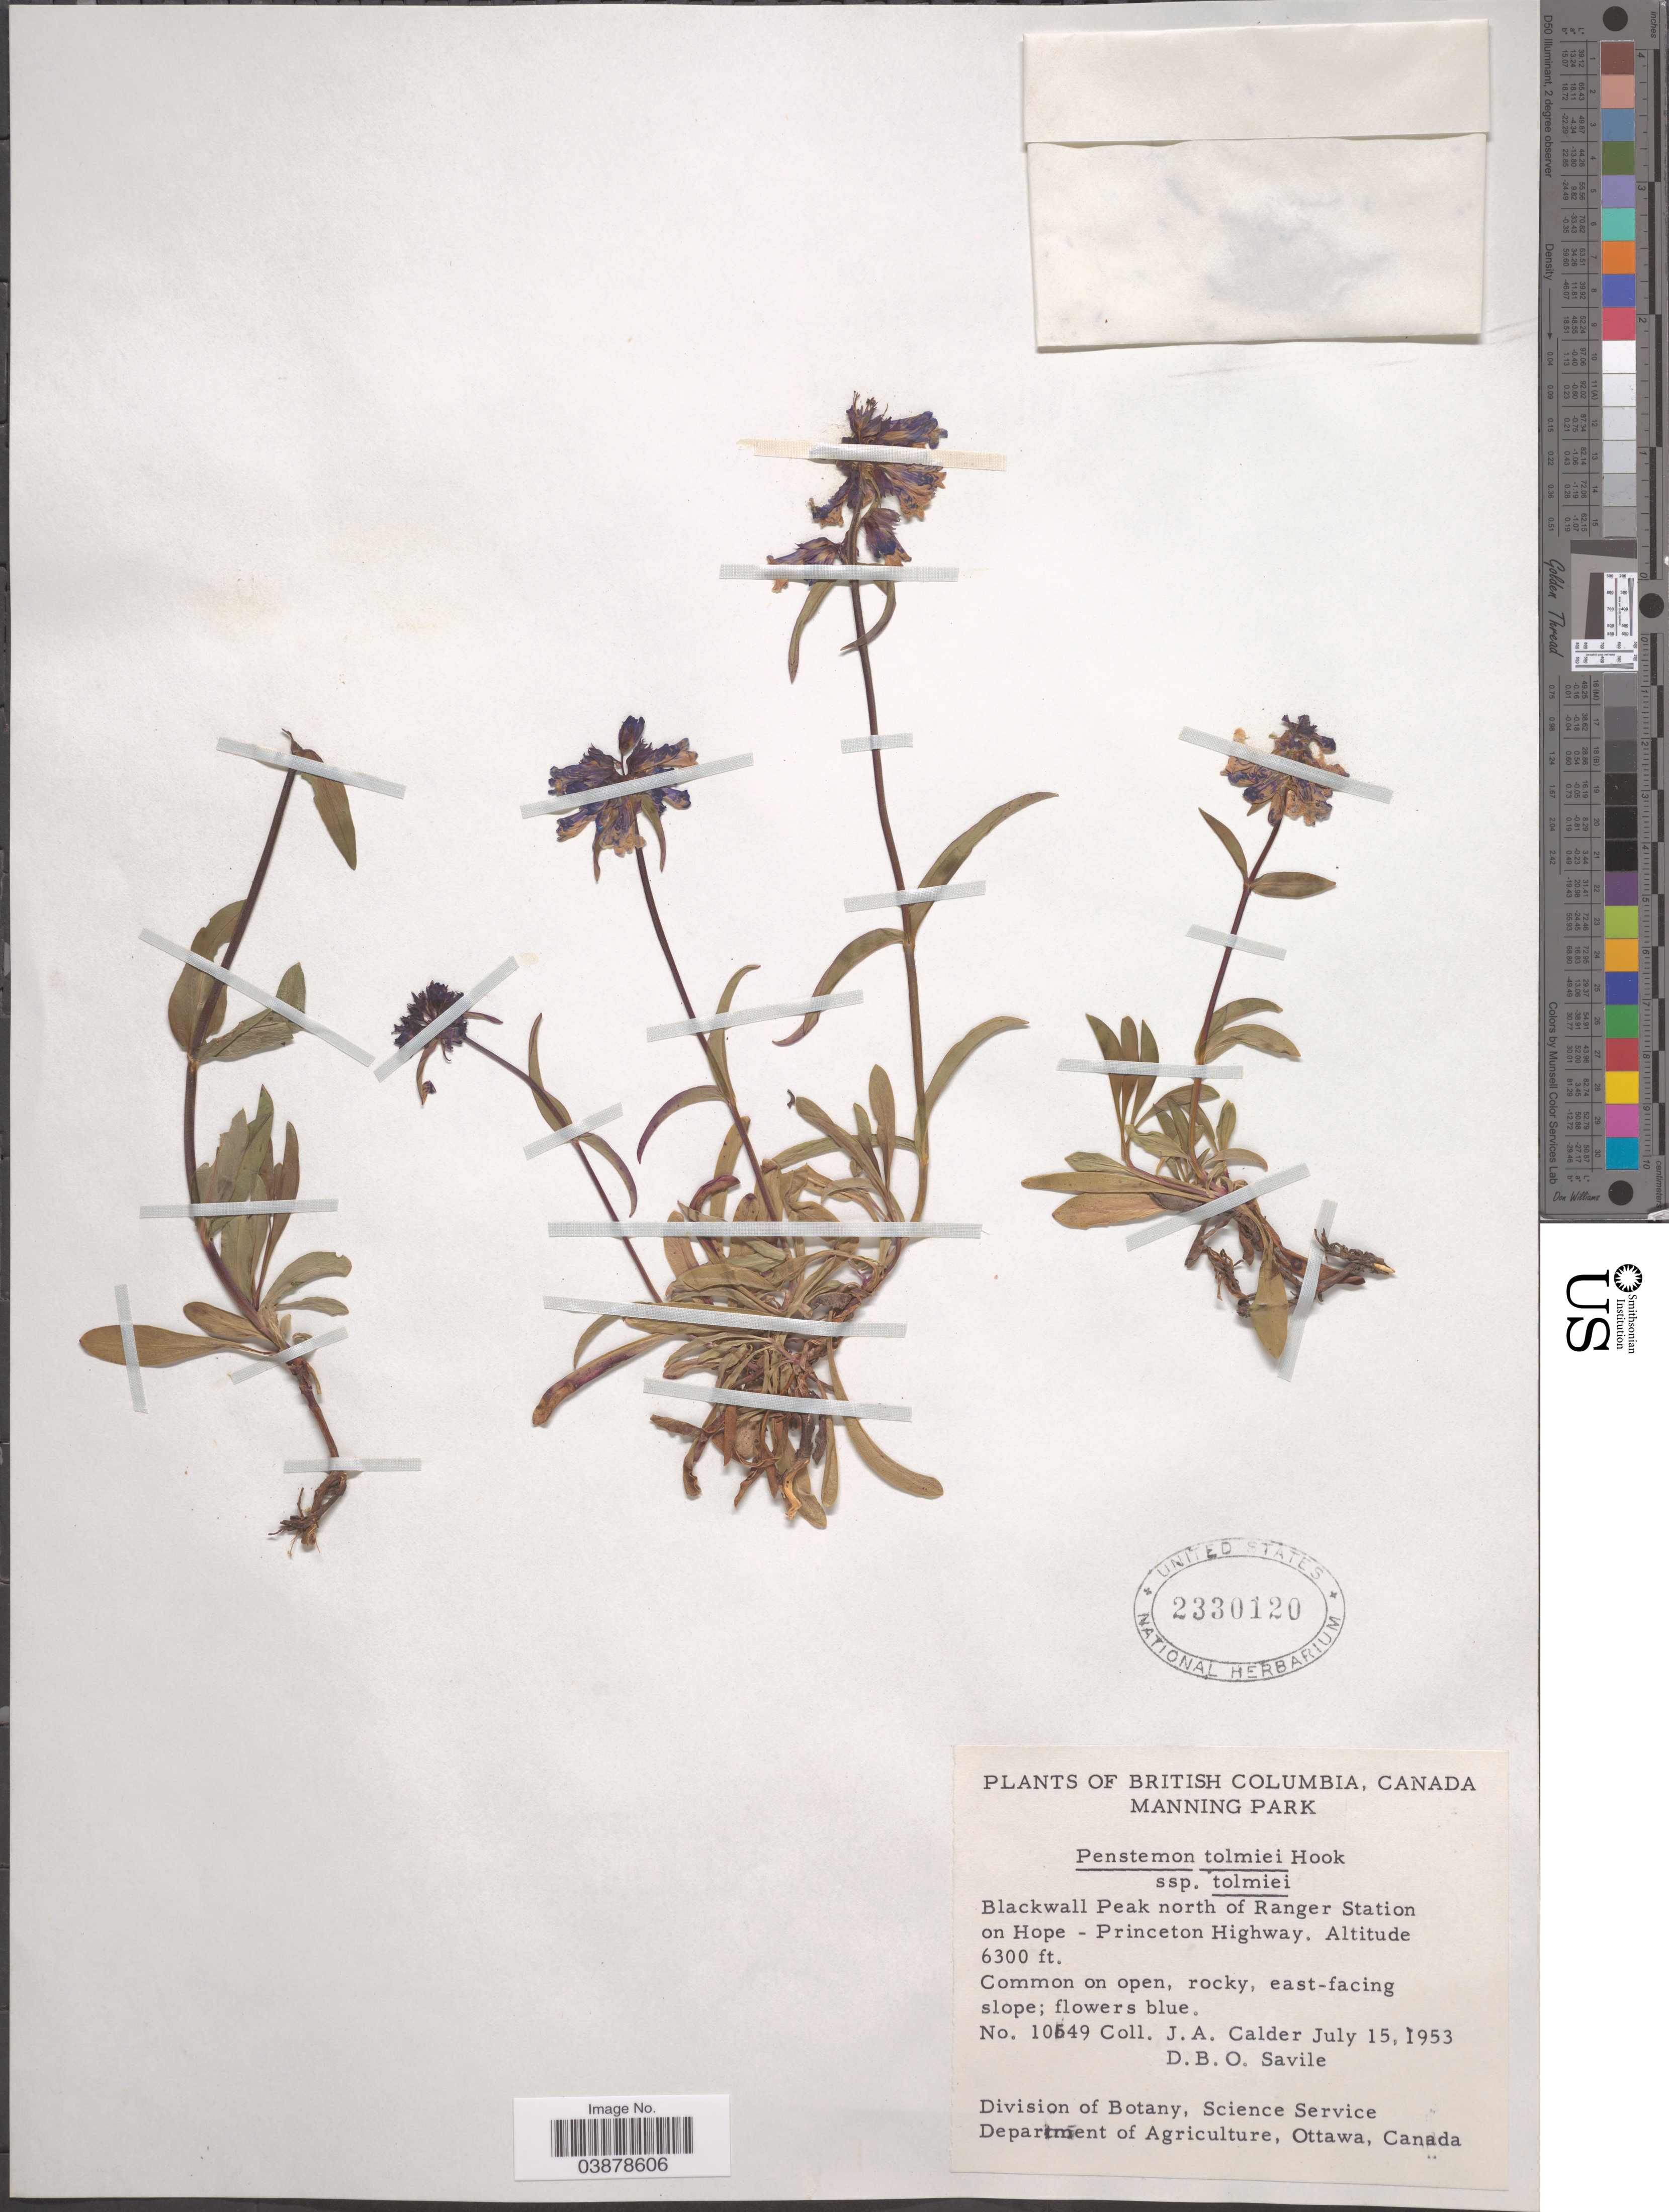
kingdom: Plantae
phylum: Tracheophyta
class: Magnoliopsida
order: Lamiales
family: Plantaginaceae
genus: Penstemon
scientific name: Penstemon tolmiei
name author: Hook.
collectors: J. A. Calder & D. Savile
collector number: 10549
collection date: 1953-07-15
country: Canada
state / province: British Columbia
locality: Manning Park. Blackwall Peak north of Ranger Station on Hope- Princeton Highway. On open, rocky, east-facing slope.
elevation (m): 1920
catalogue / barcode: US 2330120